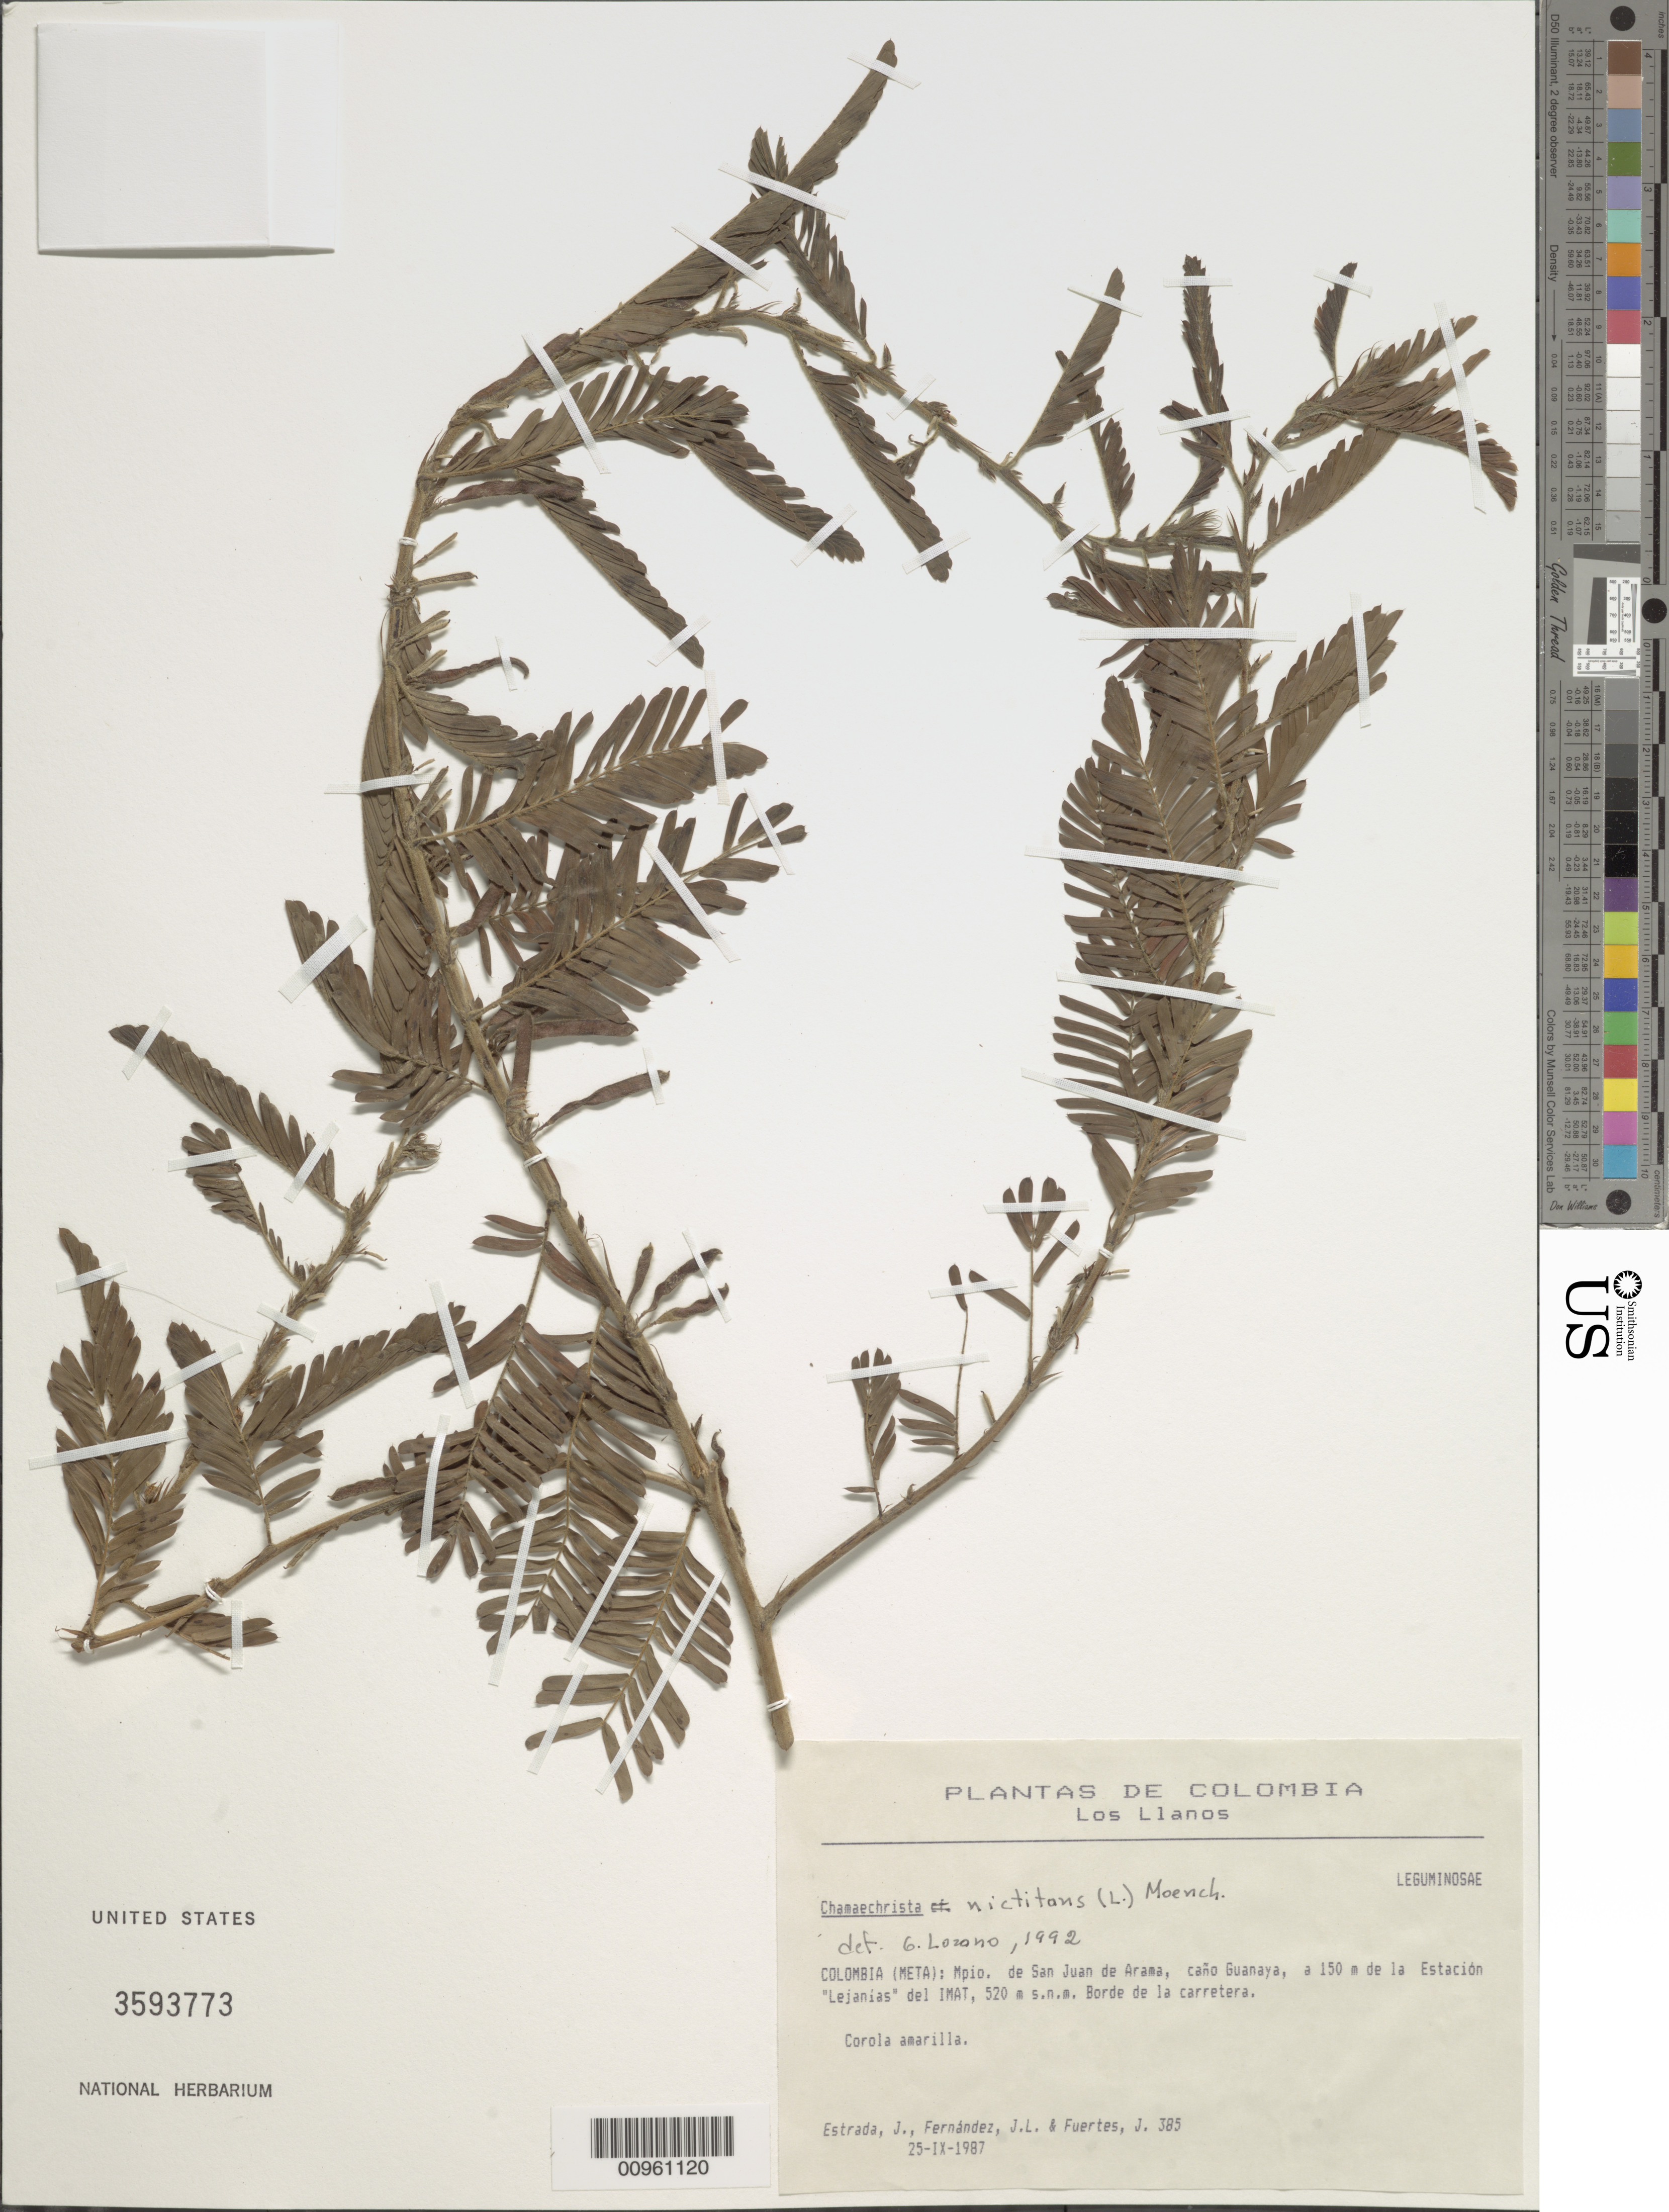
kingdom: Plantae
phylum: Tracheophyta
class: Magnoliopsida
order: Fabales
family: Fabaceae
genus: Chamaecrista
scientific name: Chamaecrista nictitans var. ramosa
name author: (Vogel) H.S. Irwin & Barneby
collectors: J. Estrada, J. Fernandez & J. Fuertes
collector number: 385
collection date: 1987-09-25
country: Colombia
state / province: Meta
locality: Mpio, de San Juan de Arama, cano Guanaya, a 150 m de la Estacion "Lejanias" del IMAT, 520 m s.n.m. Borde de la cerretera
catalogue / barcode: US 3593773